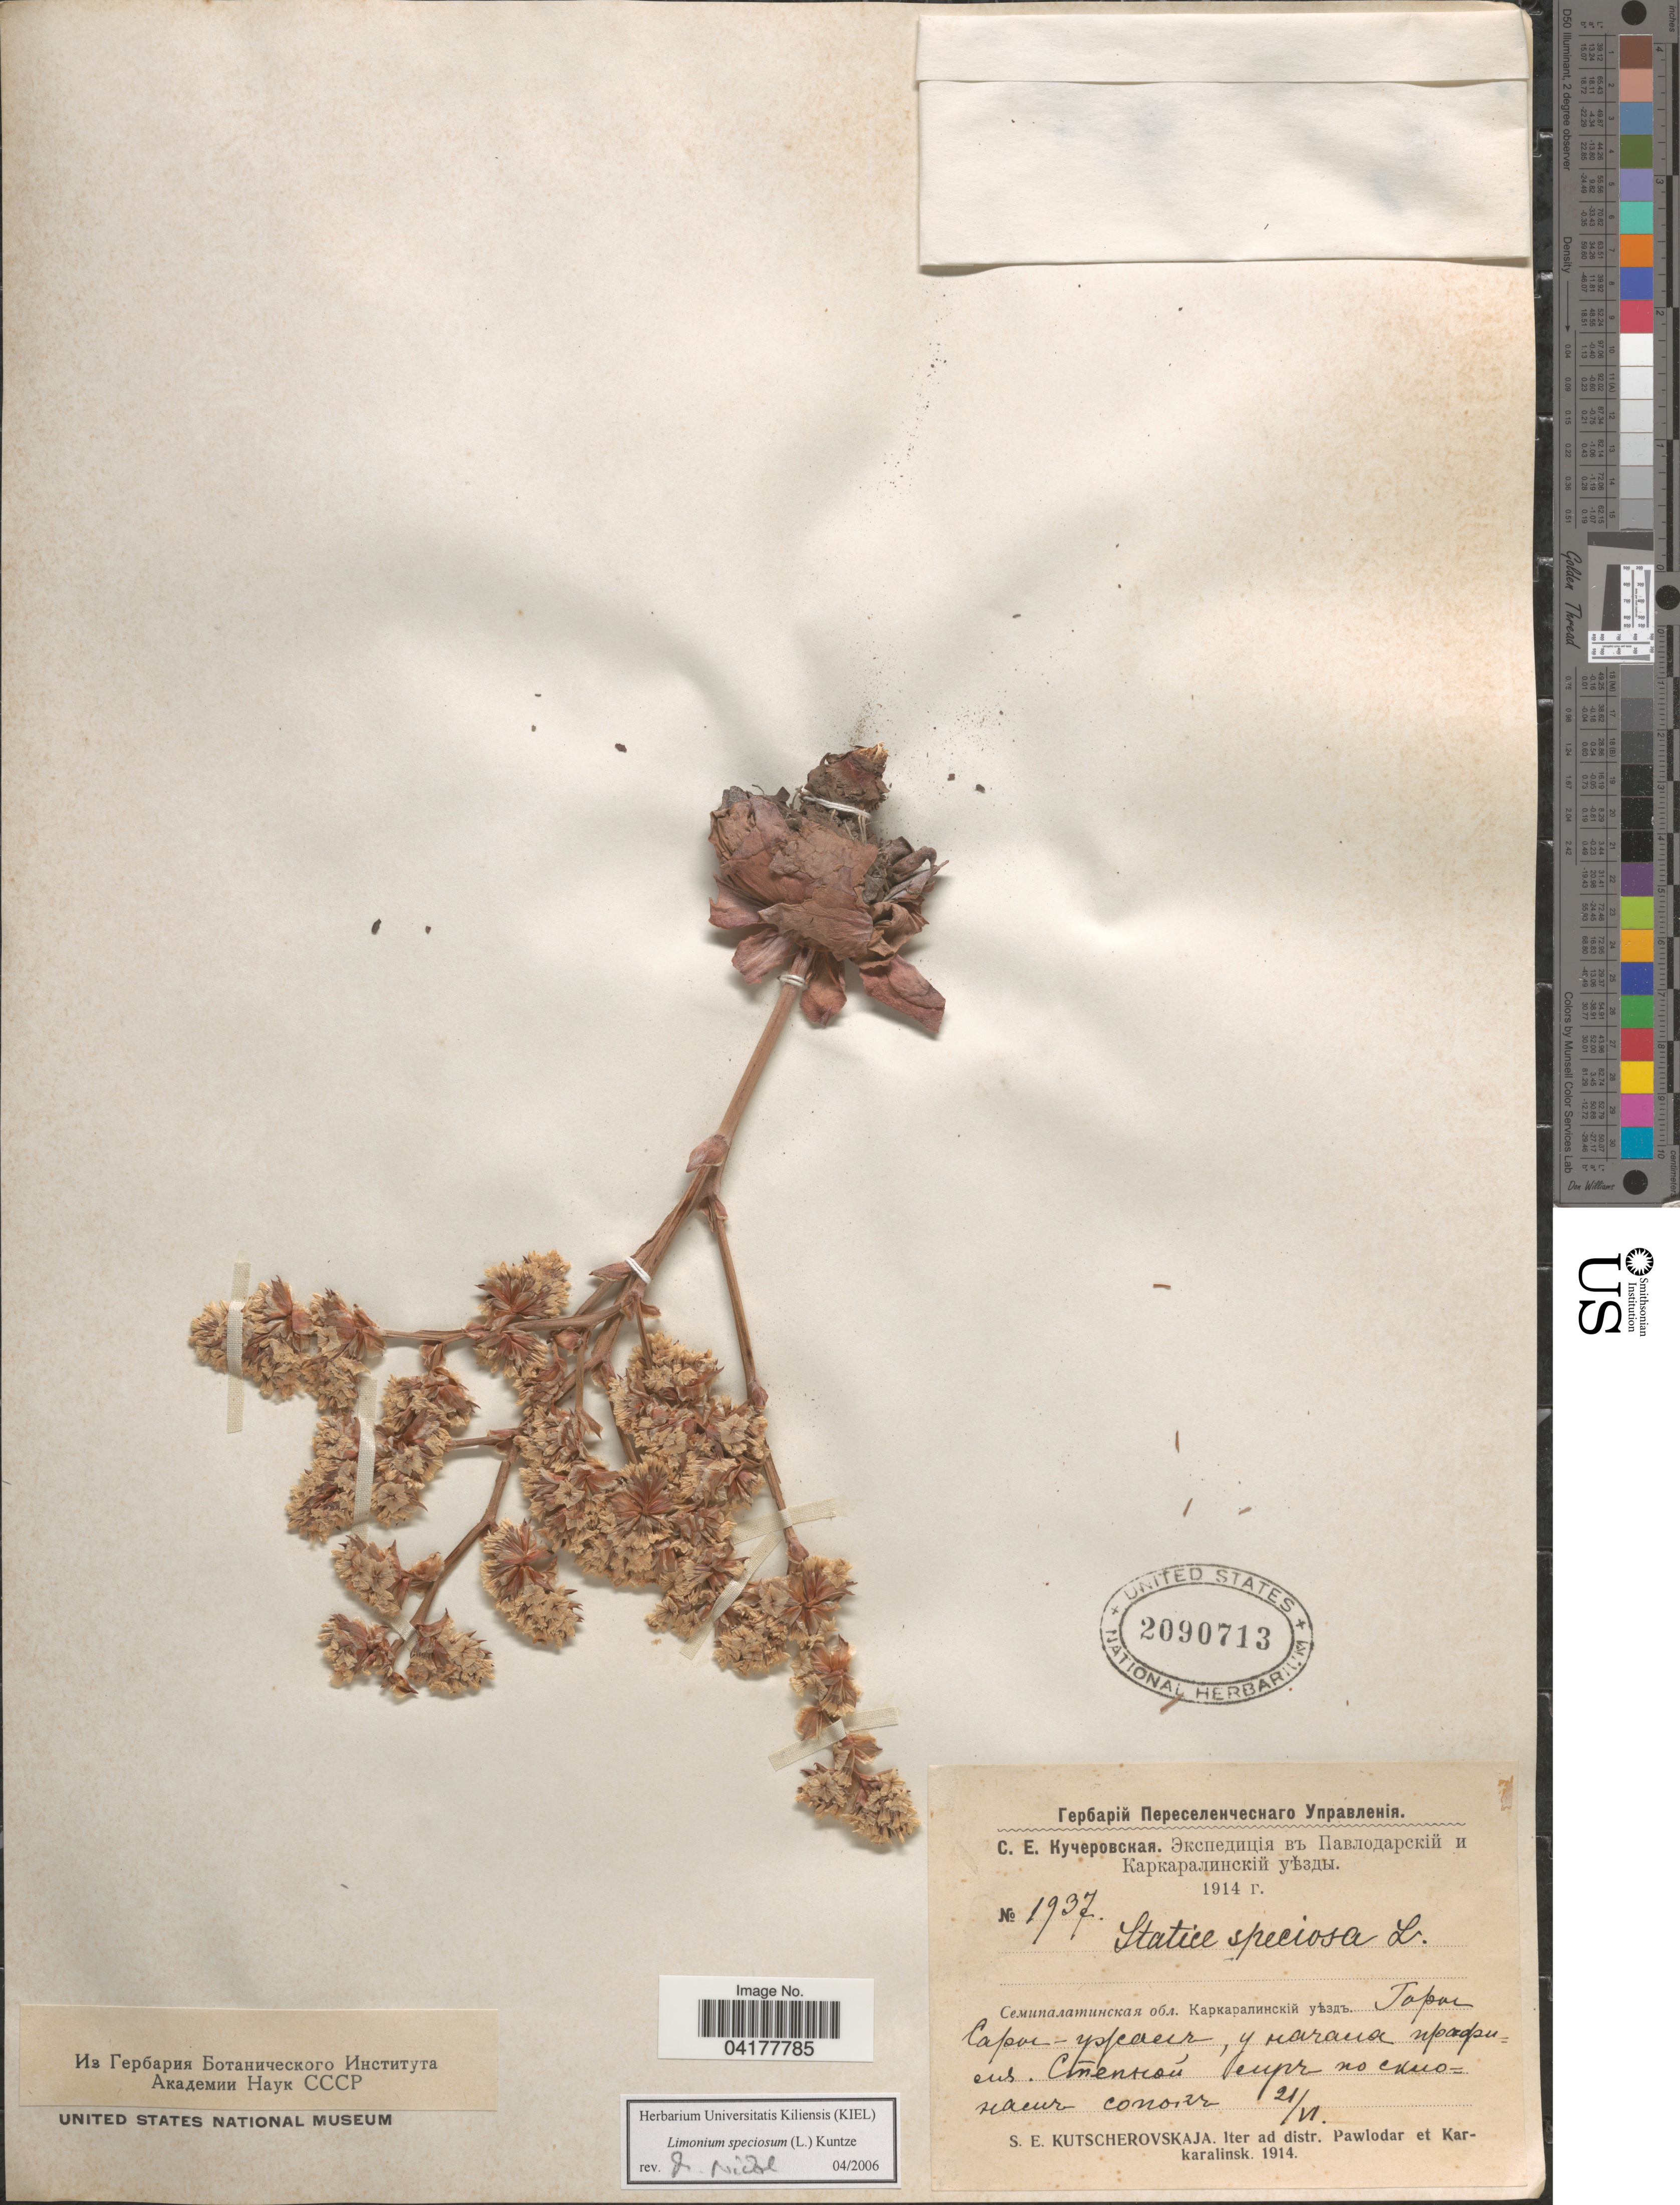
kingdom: Plantae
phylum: Tracheophyta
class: Magnoliopsida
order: Caryophyllales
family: Plumbaginaceae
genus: Limonium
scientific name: Limonium speciosum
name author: (L.) Kuntze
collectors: S. Kutscherovskaja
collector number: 1937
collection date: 1914-06-21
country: Kazakhstan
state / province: North Kazakhstan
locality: Sary-Uzek.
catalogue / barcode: US 2090713